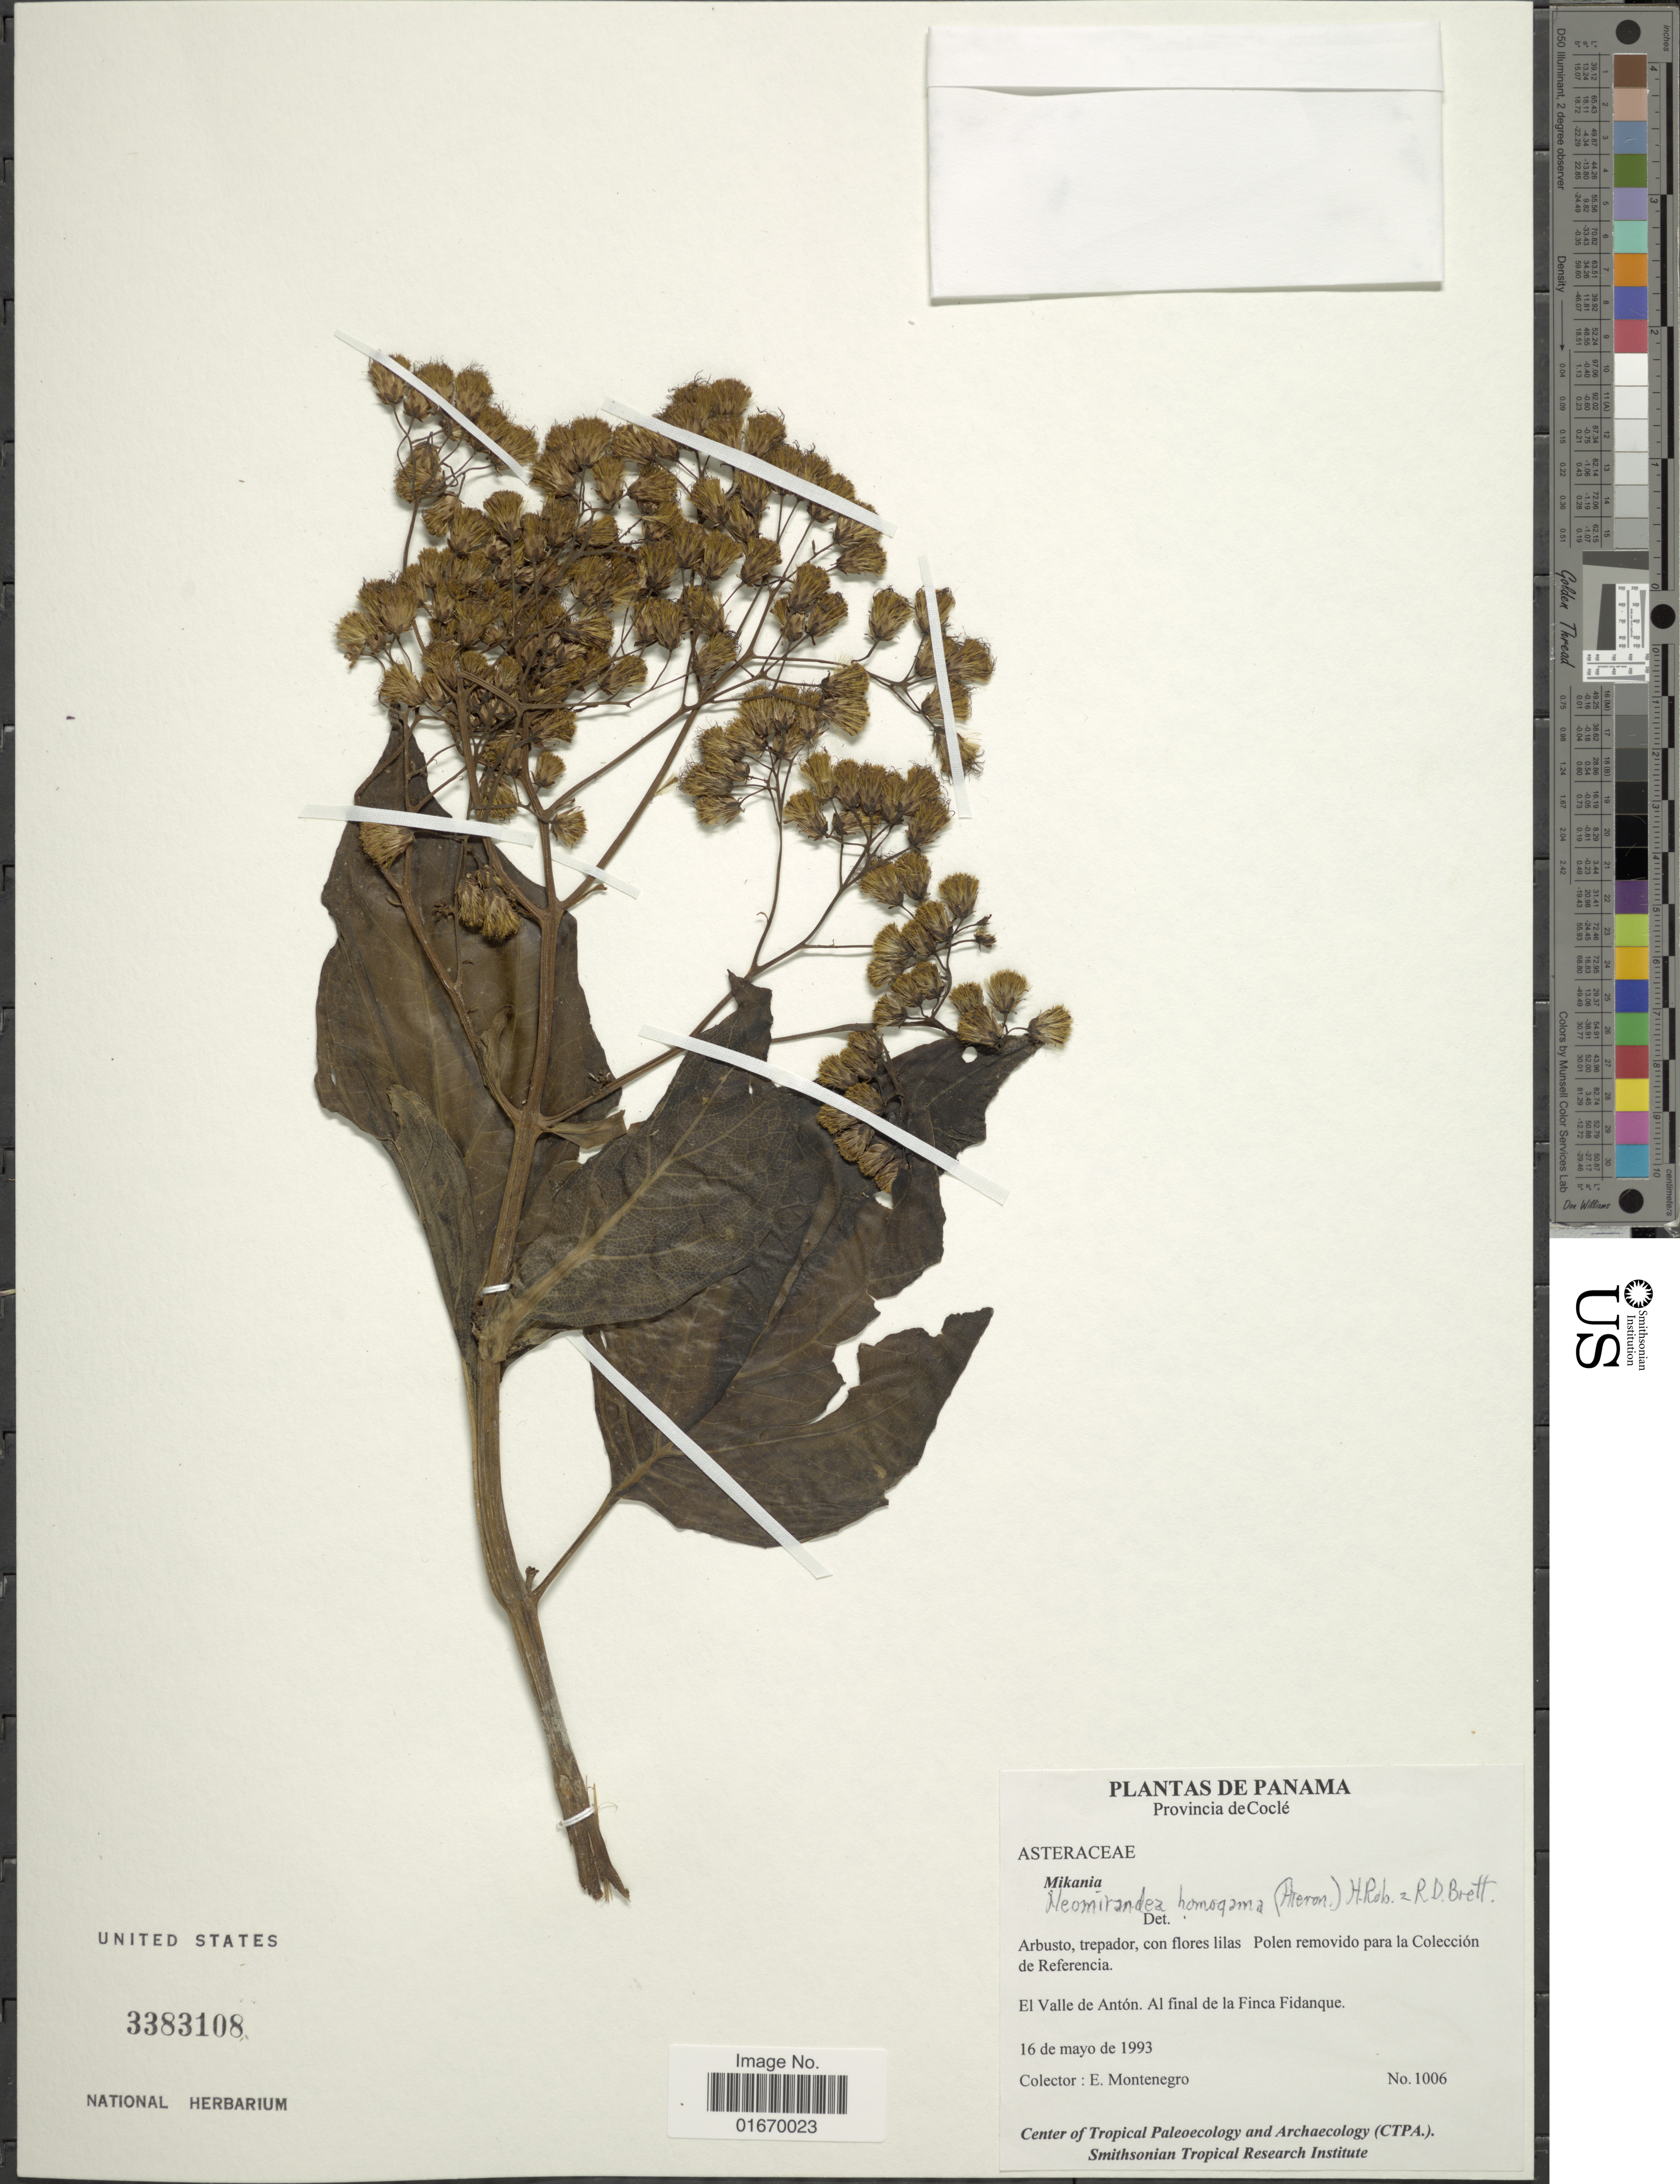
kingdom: Plantae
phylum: Tracheophyta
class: Magnoliopsida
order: Asterales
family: Asteraceae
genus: Neomirandea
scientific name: Neomirandea homogama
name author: (Hieron.) H. Rob.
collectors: E. Montenegro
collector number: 1006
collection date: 1993-05-16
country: Panama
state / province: Coclé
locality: Polen removido para la Coleccion de Referencia, El Valle de Anton, al final de la Finca Fidanque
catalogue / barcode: US 3383108